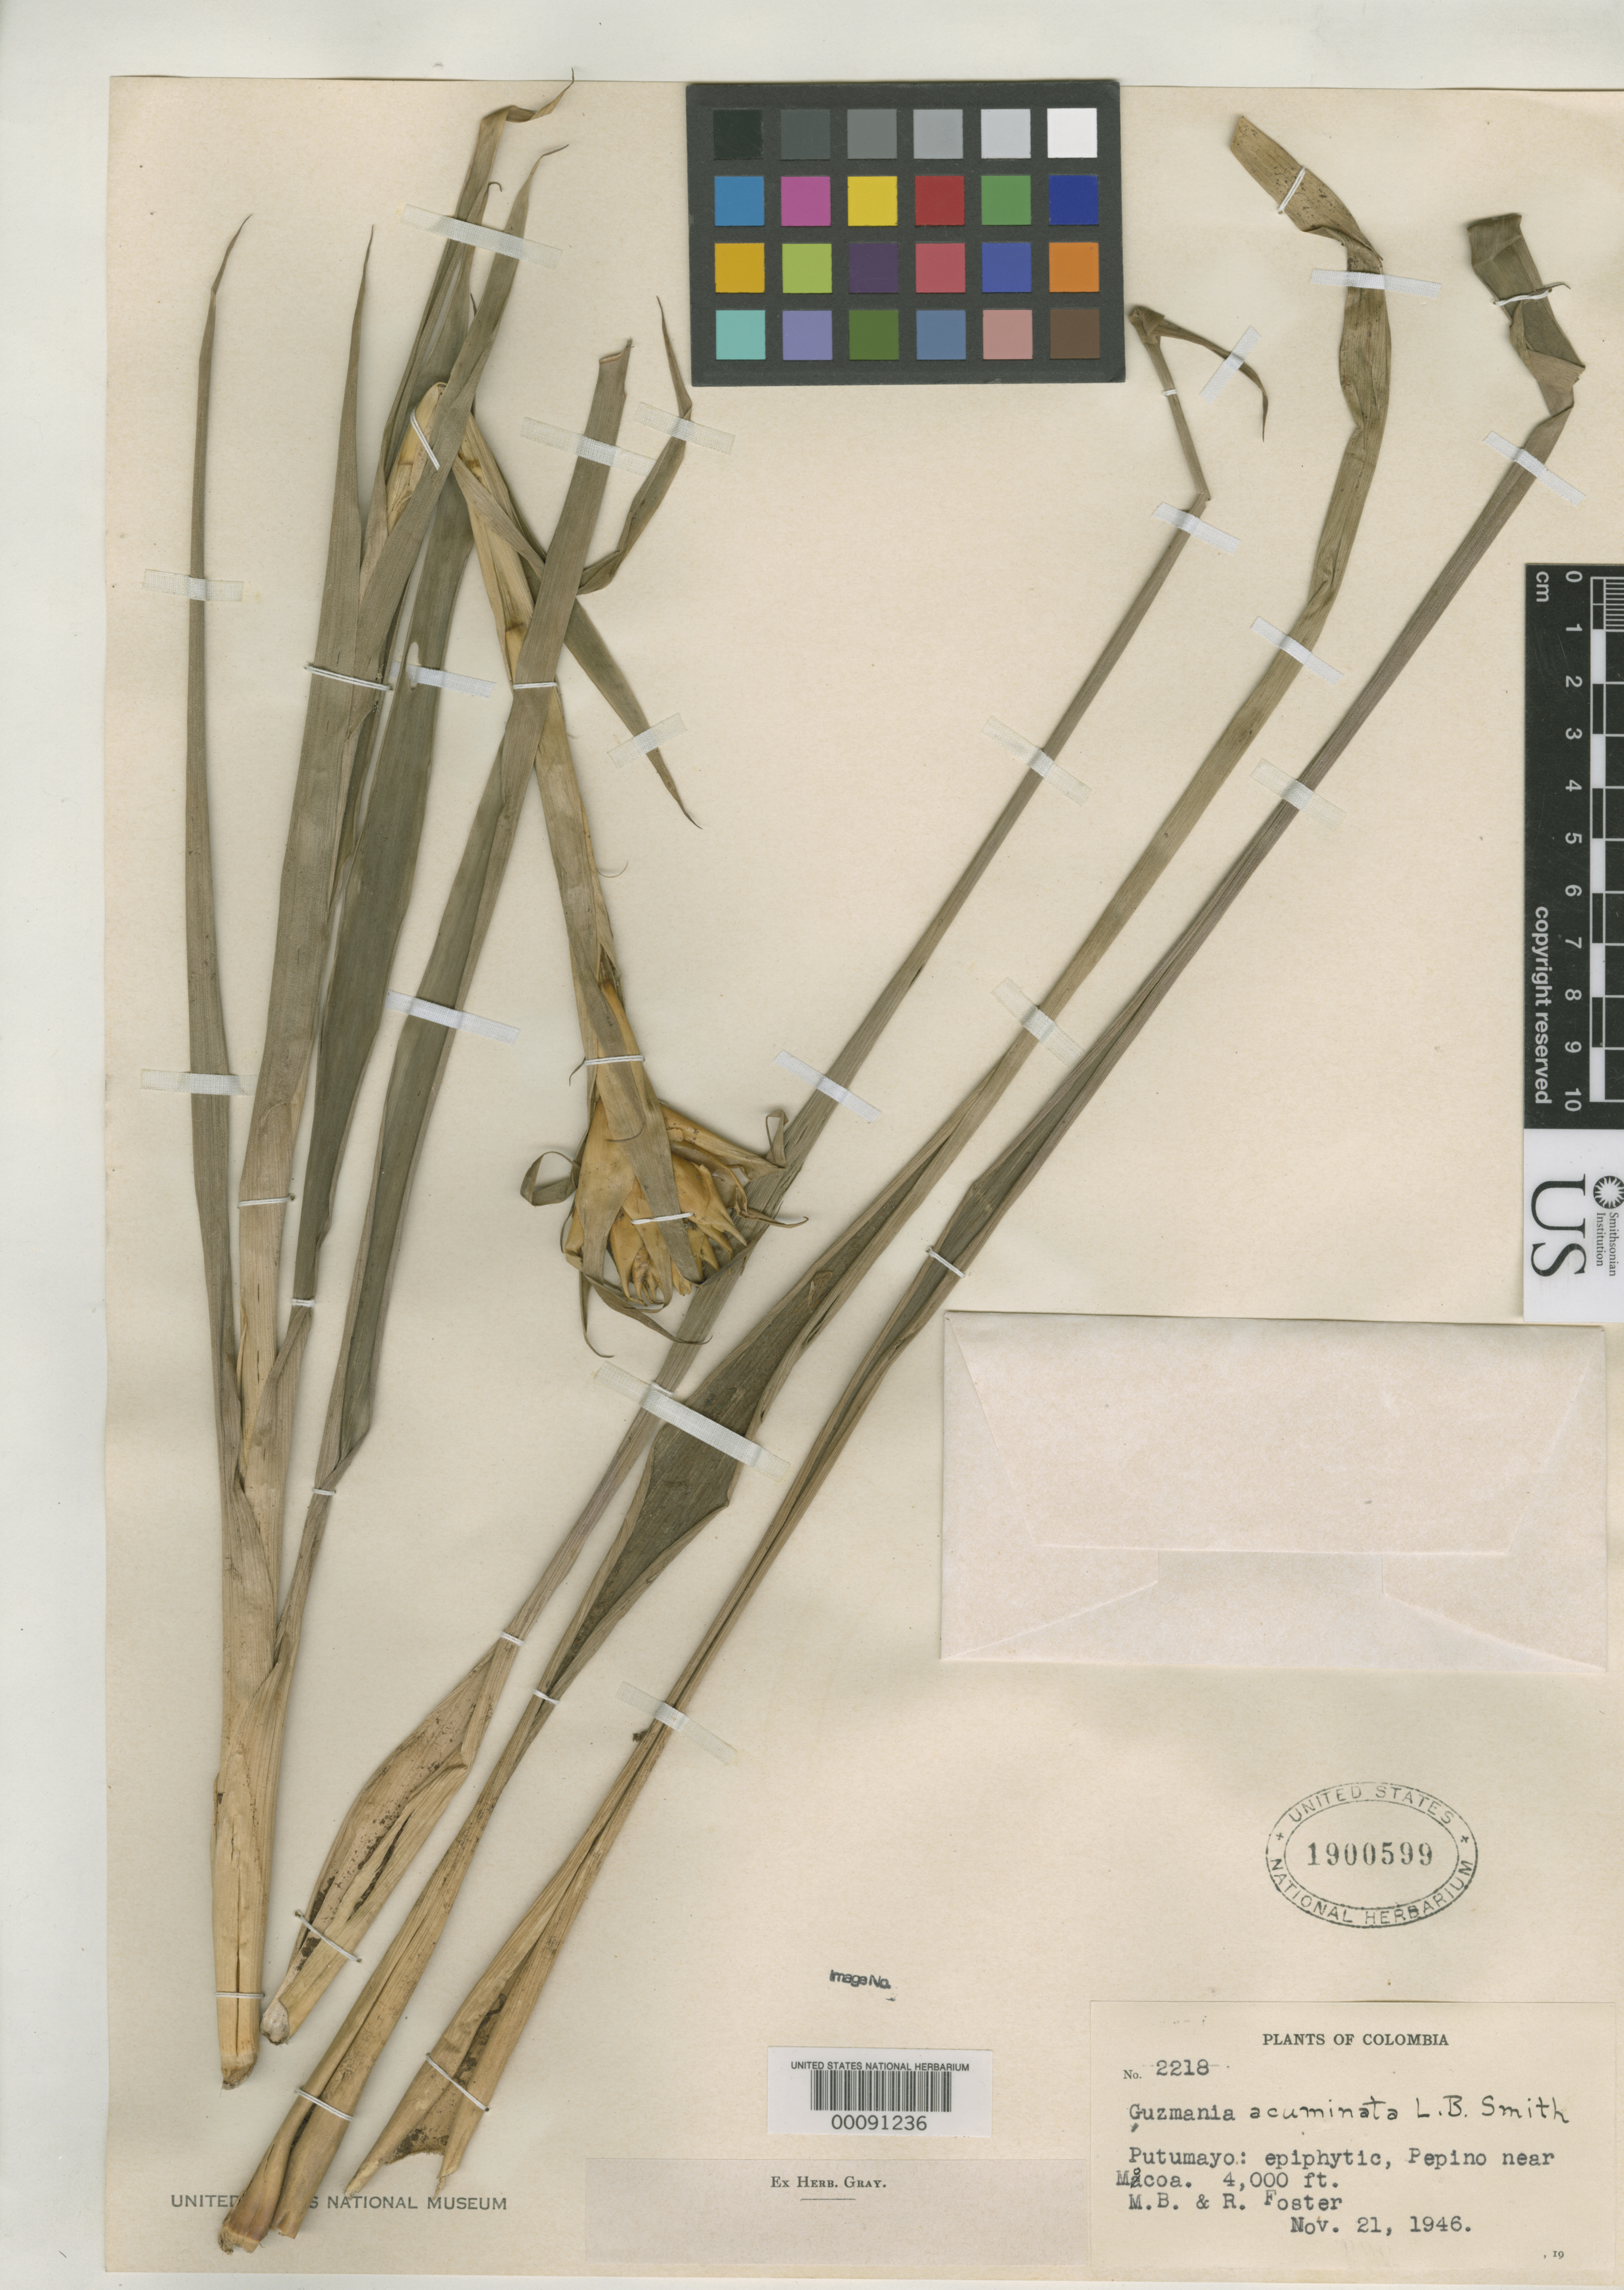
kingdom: Plantae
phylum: Tracheophyta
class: Liliopsida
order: Poales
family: Bromeliaceae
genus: Guzmania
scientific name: Guzmania acuminata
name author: L.B. Sm.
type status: Isotype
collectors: M. B. Foster & R. C. Foster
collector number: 2218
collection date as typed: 21 Nov 1946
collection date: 1946-11-21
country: Colombia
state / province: Putumayo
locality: Pepino, near Mocoa.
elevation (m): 1200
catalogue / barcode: US 1900599